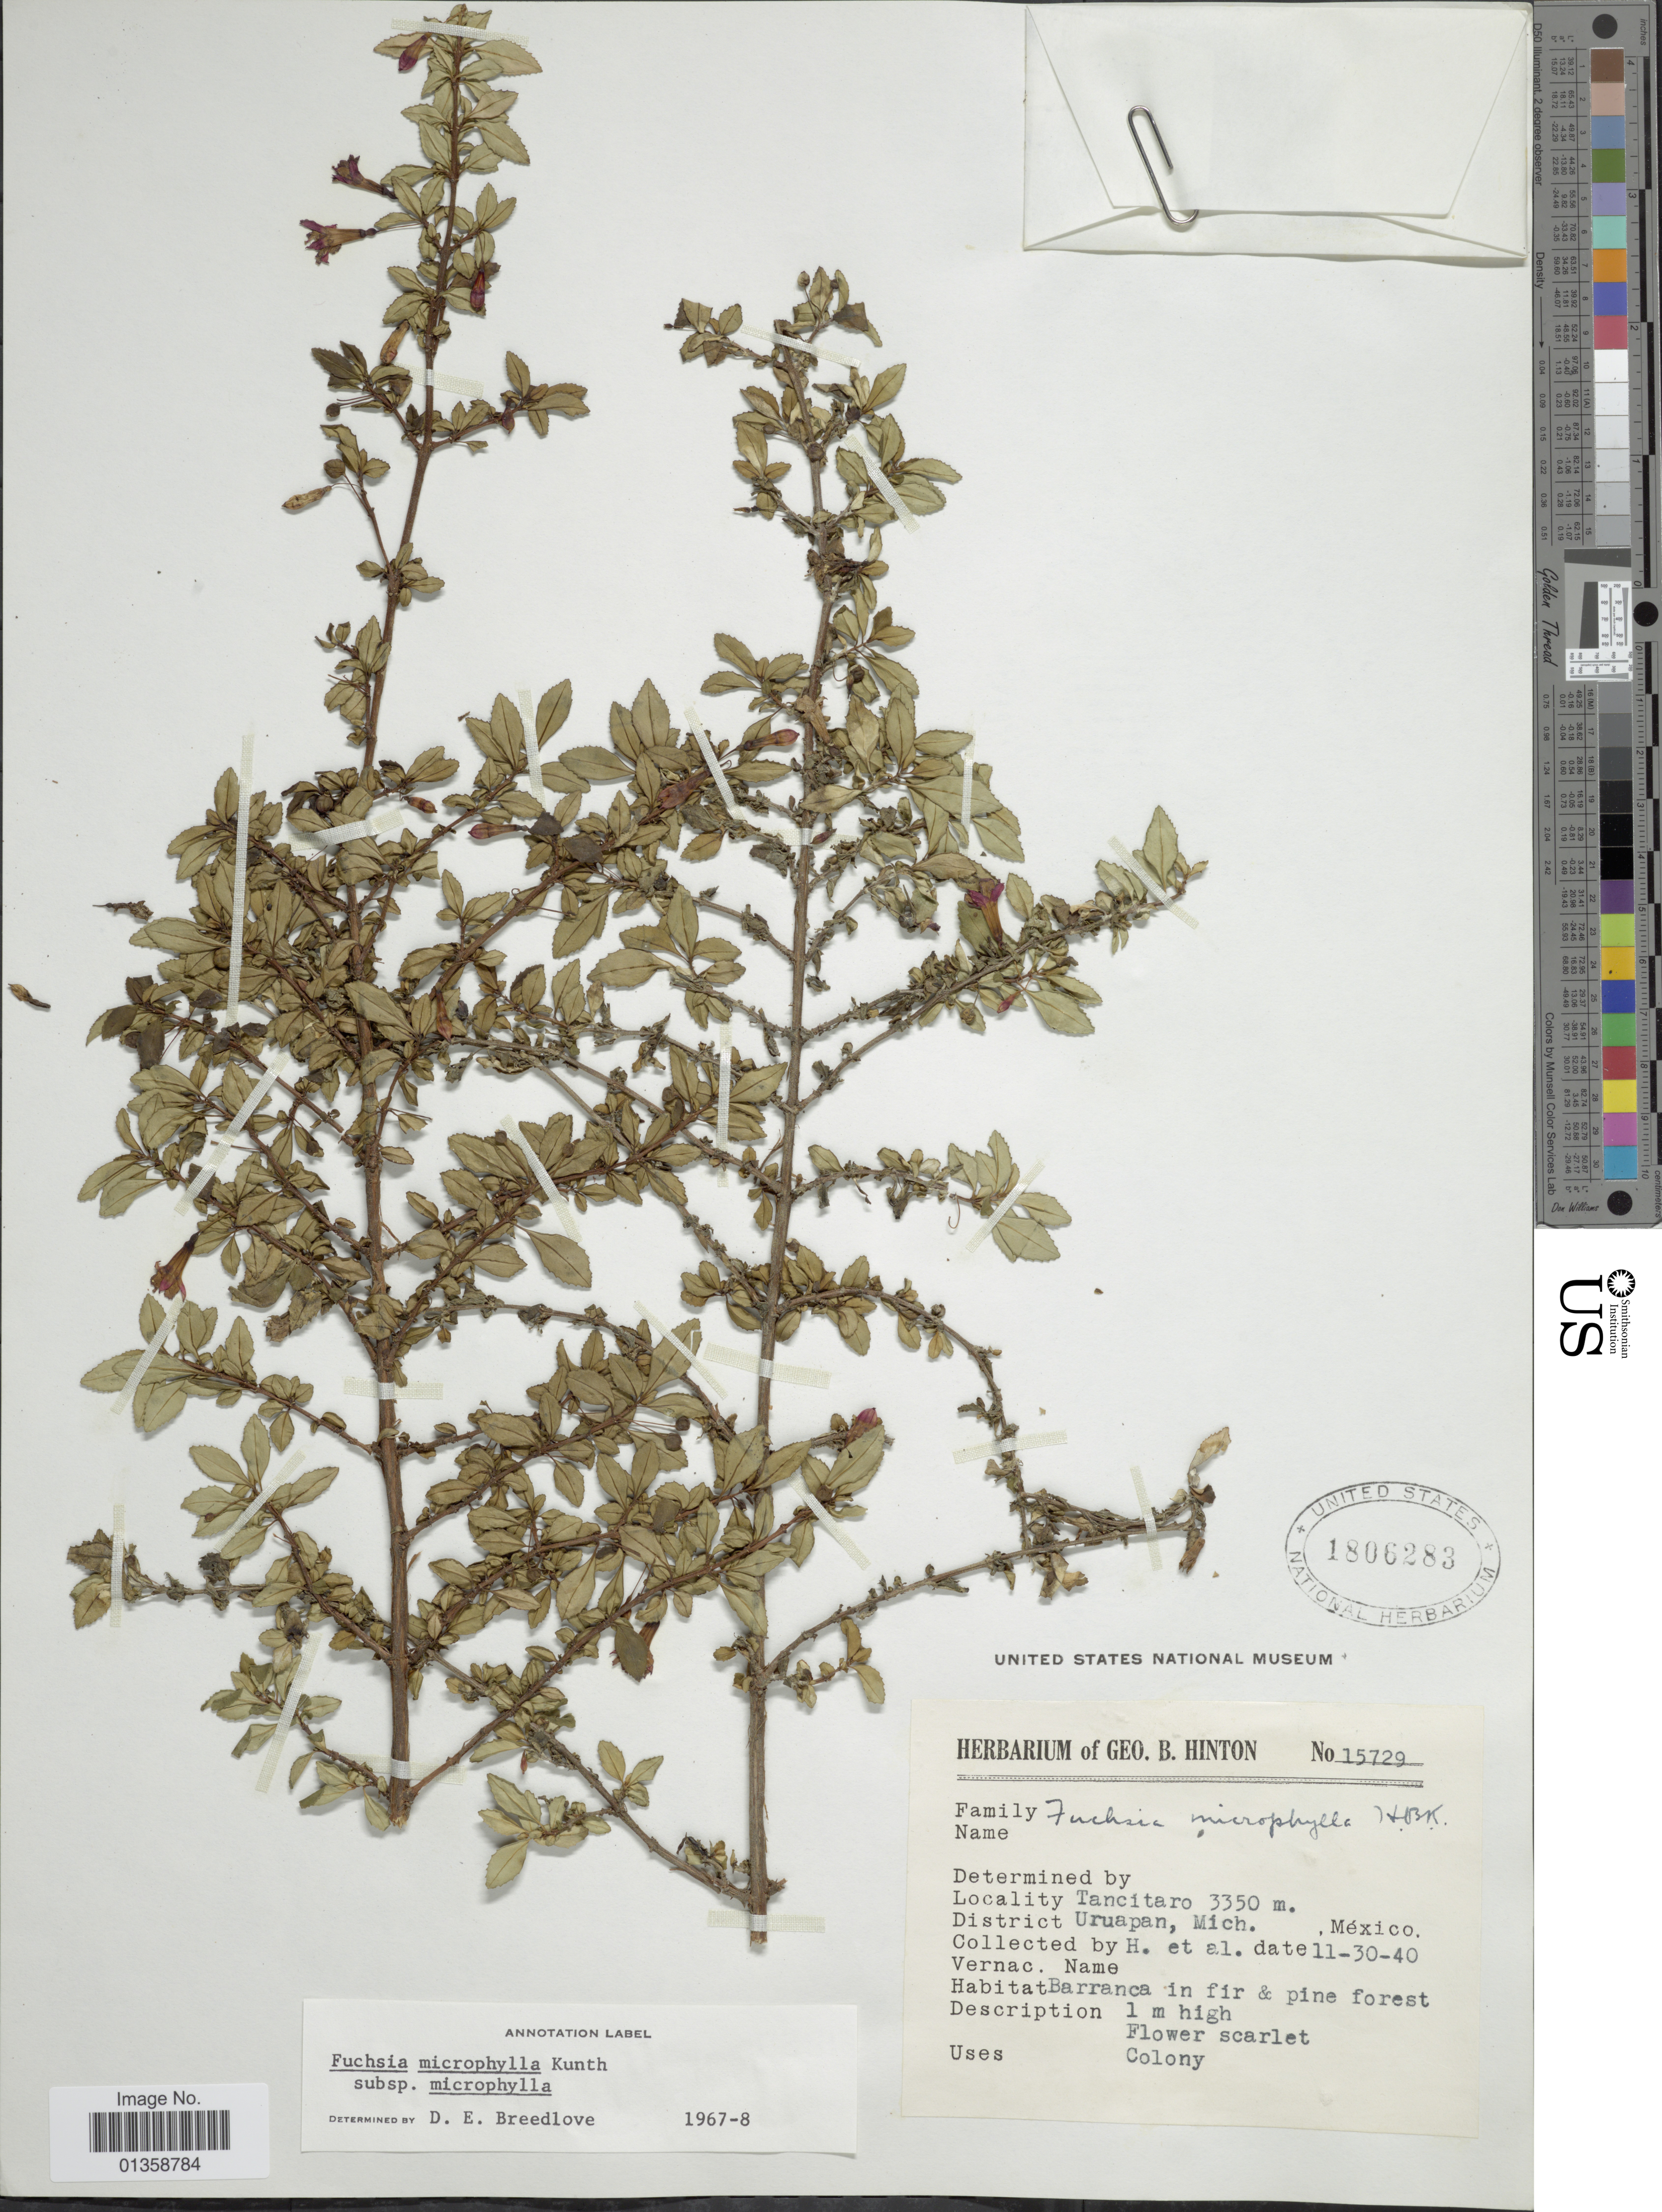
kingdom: Plantae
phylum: Tracheophyta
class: Magnoliopsida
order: Myrtales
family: Onagraceae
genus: Fuchsia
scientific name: Fuchsia microphylla subsp. microphylla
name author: Kunth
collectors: G. B. Hinton & et al.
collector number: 15729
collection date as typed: Transcribed d/m/y: 30/11/40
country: Mexico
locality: Tancitaro, District Uruapan, Mich.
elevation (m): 3350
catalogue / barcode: US 1806283